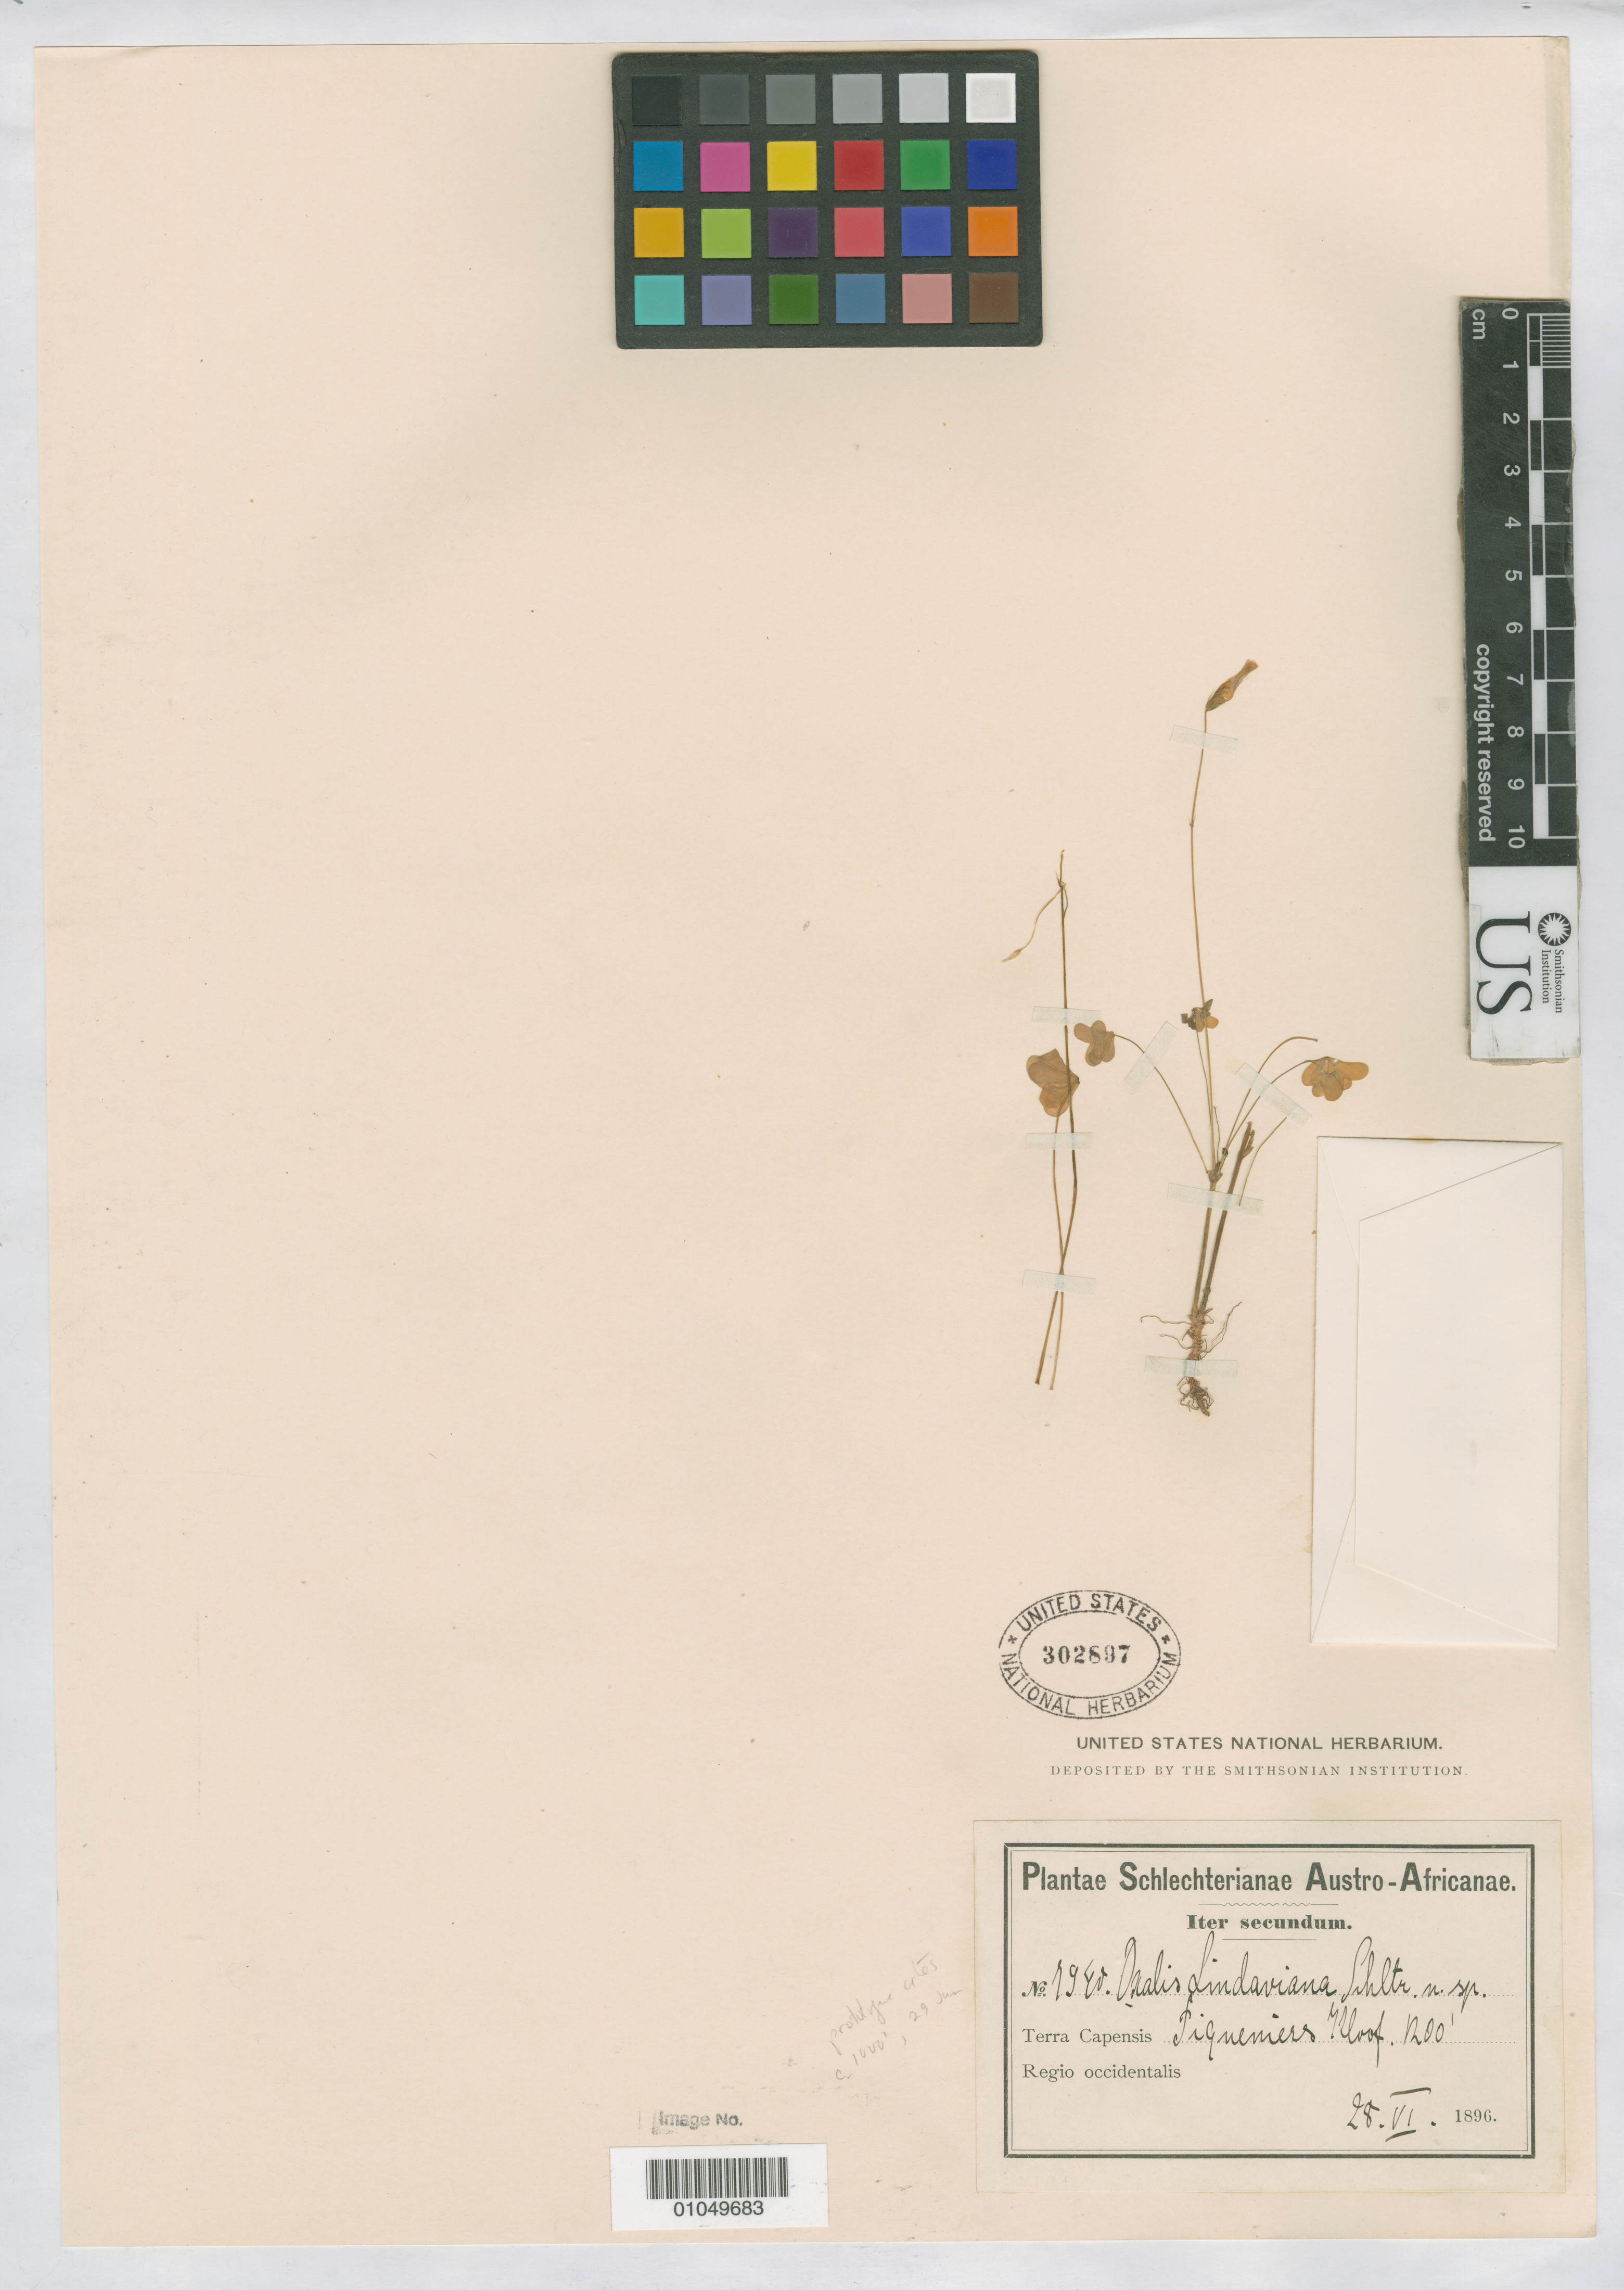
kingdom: Plantae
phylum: Tracheophyta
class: Magnoliopsida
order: Oxalidales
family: Oxalidaceae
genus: Oxalis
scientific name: Oxalis lindaviana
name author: Schltr.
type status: Possible Type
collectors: F. R. R. Schlechter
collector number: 7940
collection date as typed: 28 Jun 1896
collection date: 1896-06-28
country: South Africa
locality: Terra Capensis, Piquetberg.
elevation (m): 366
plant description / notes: Surely original material but possibly not type. Protologue, "alt. c. 1000 ped., 29 Jun. 1896".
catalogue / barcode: US 302897